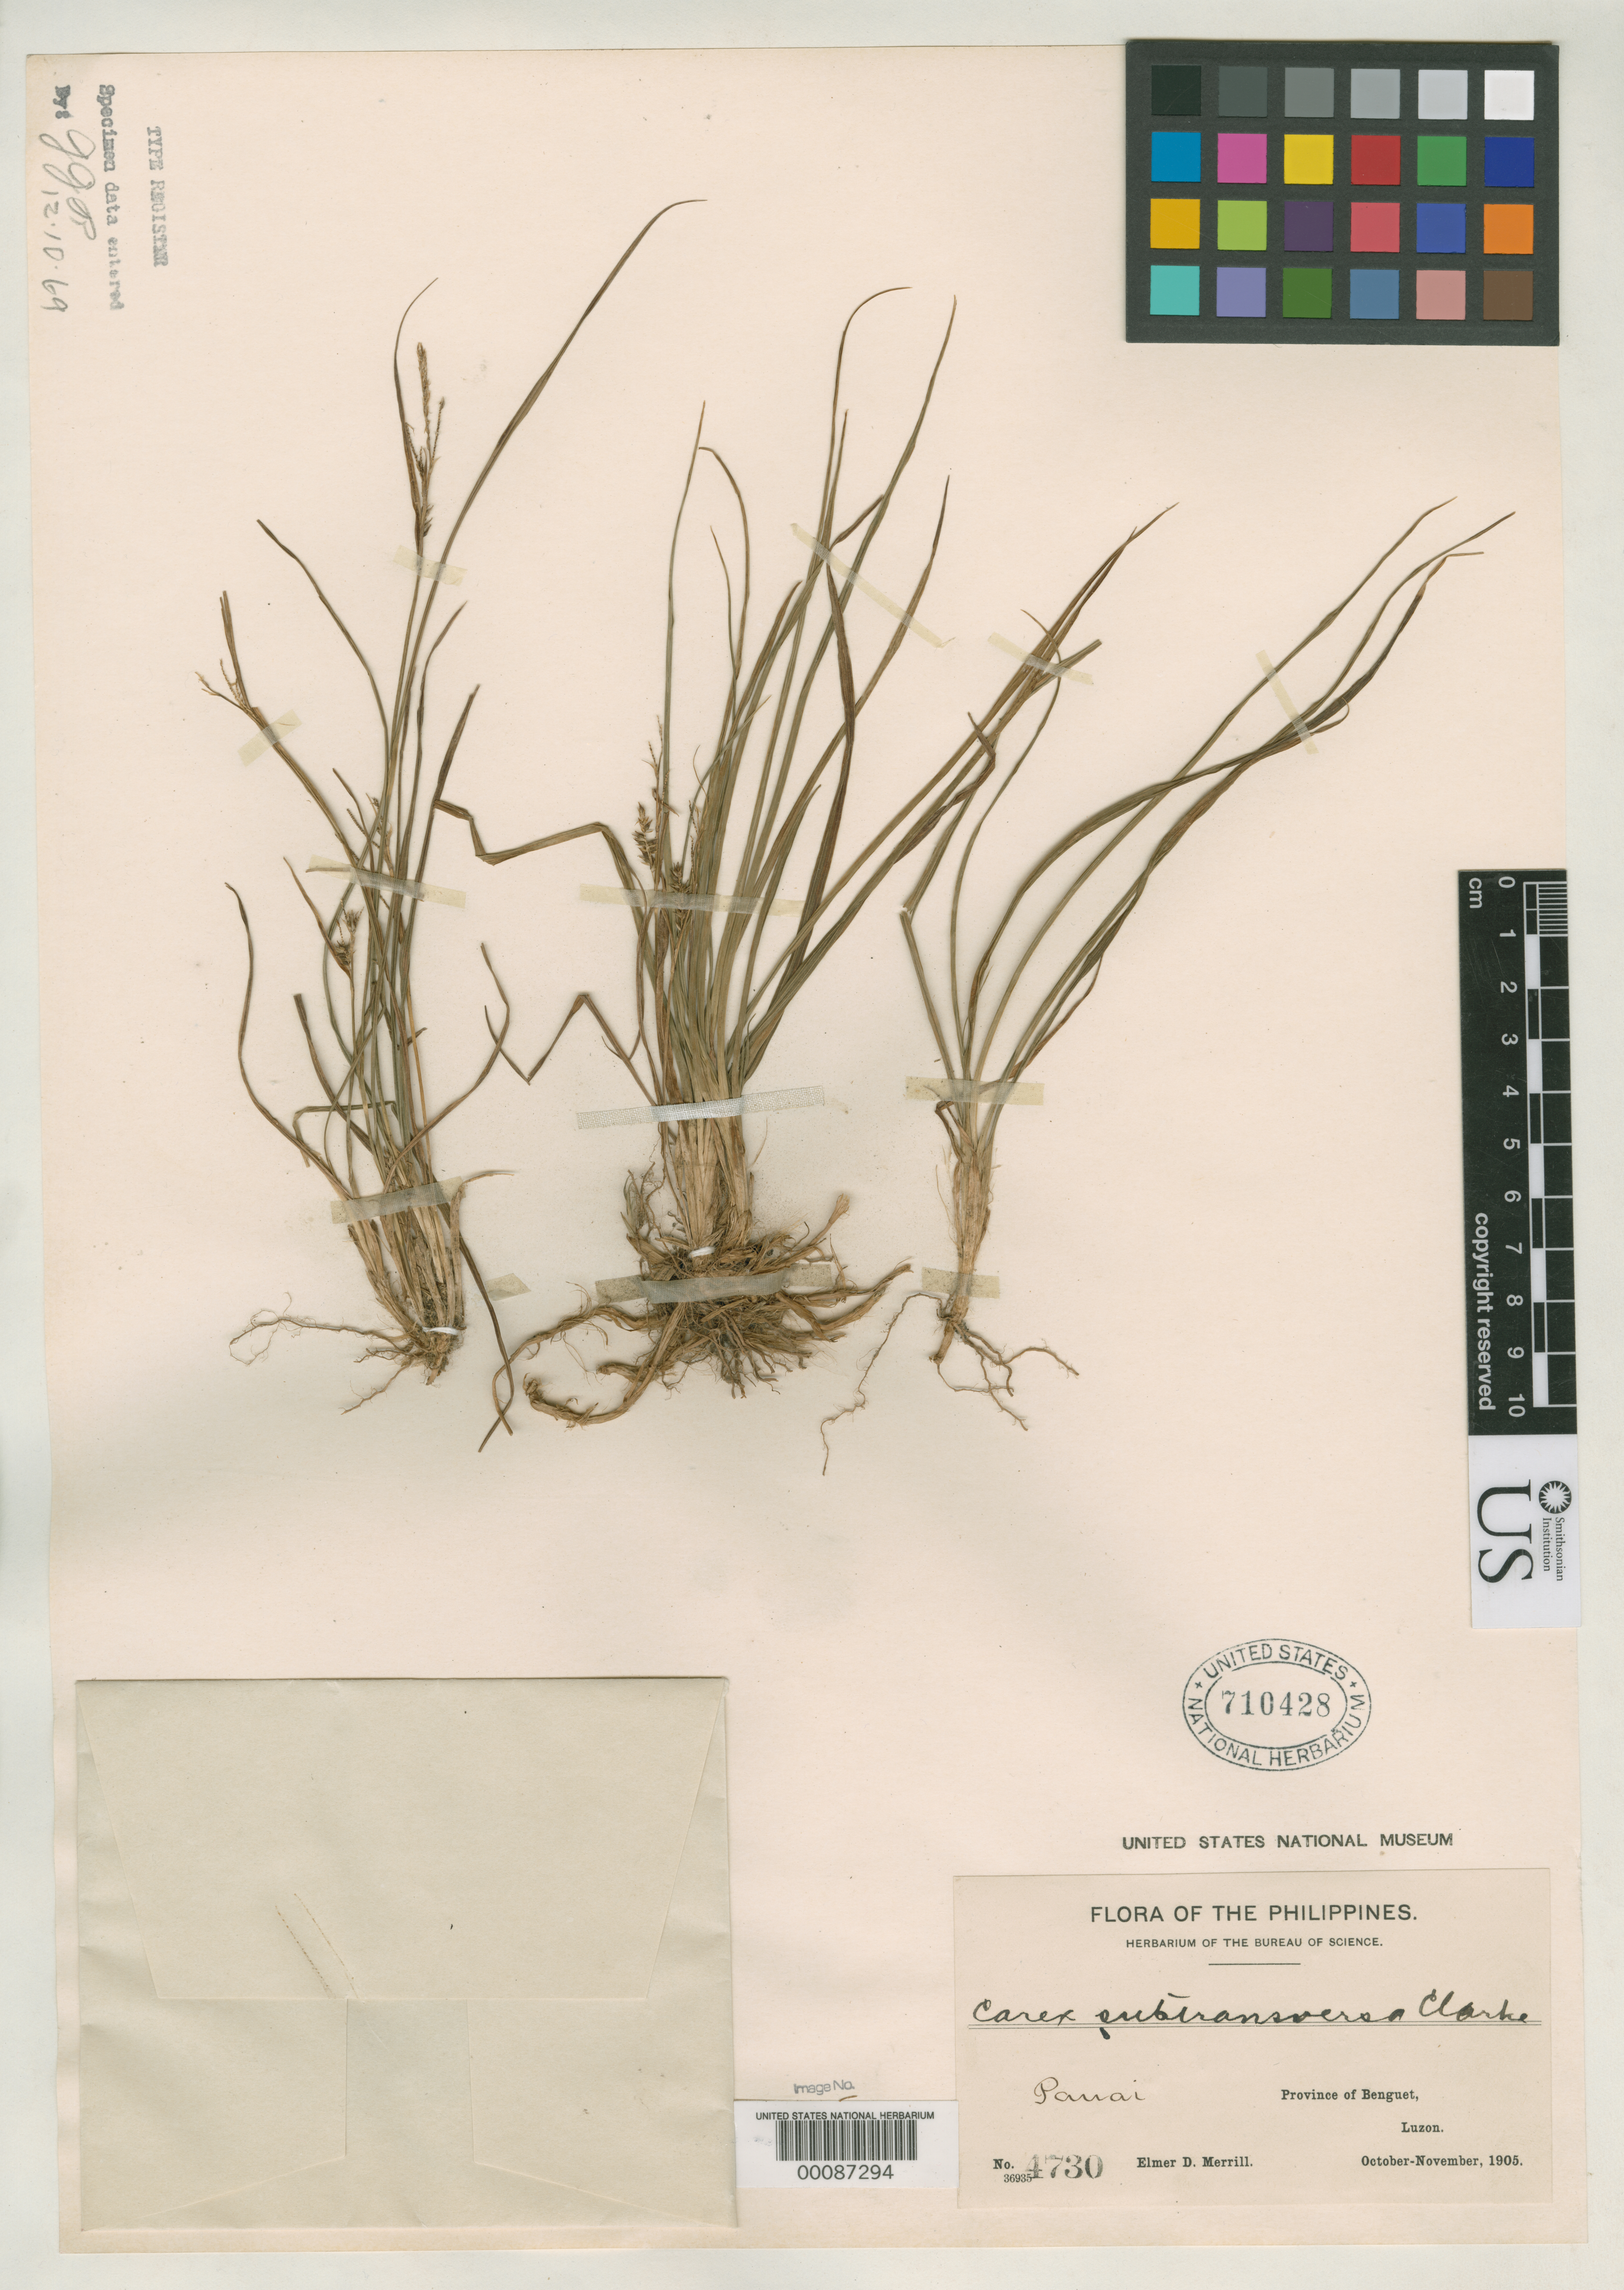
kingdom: Plantae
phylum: Tracheophyta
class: Liliopsida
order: Poales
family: Cyperaceae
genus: Carex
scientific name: Carex subtransversa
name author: C.B. Clarke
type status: Isotype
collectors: E. D. Merrill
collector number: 4730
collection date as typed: Oct 1905 to -- Nov 1905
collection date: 1905-10/1905-11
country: Philippines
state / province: Cordillera (Administrative Region)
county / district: Benguet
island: Luzon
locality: Pauai.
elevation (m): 2100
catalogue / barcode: US 710428